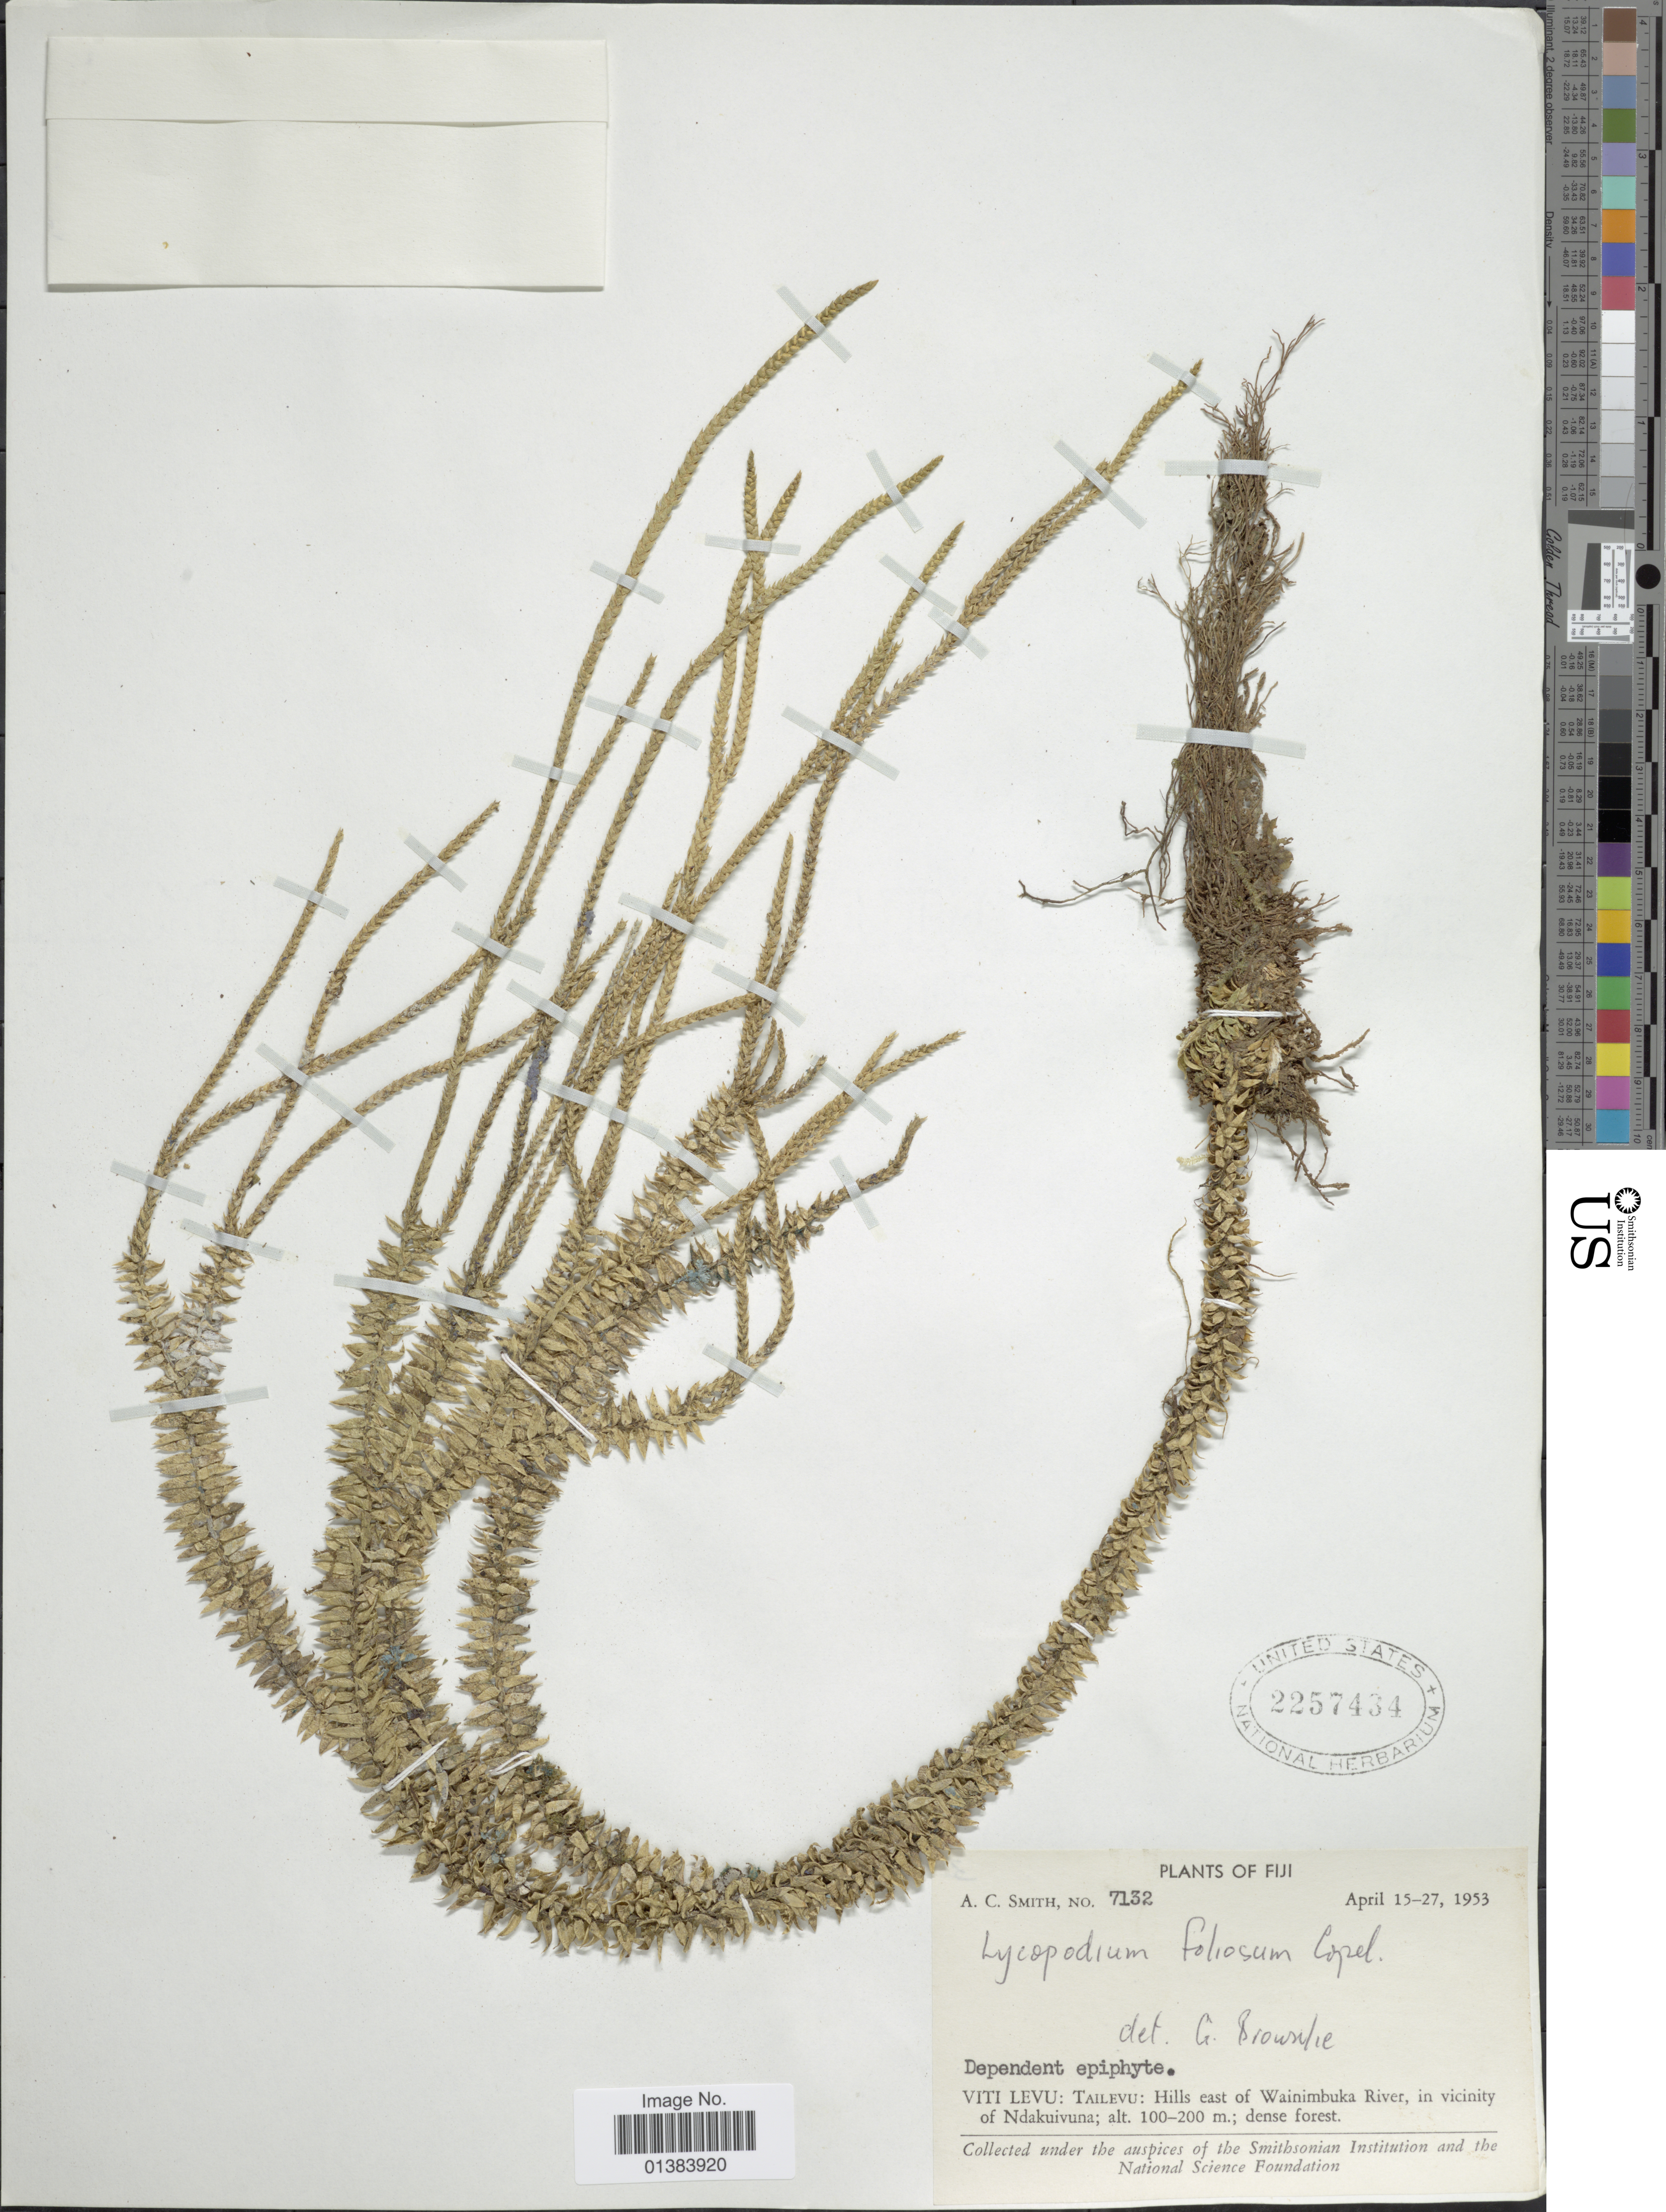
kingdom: Plantae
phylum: Tracheophyta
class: Lycopodiopsida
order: Lycopodiales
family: Lycopodiaceae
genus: Phlegmariurus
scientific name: Phlegmariurus foliosus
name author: (Copel.) A. R. Field & Bostock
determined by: Field, A. R.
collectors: A. C. Smith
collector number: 7132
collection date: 1953-04-15/1953-04-27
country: Fiji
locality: Viti Levu: Tailevu: Hills east of Wainimbuka River, in vicinity of Ndakuivuna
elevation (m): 100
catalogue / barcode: US 2257434